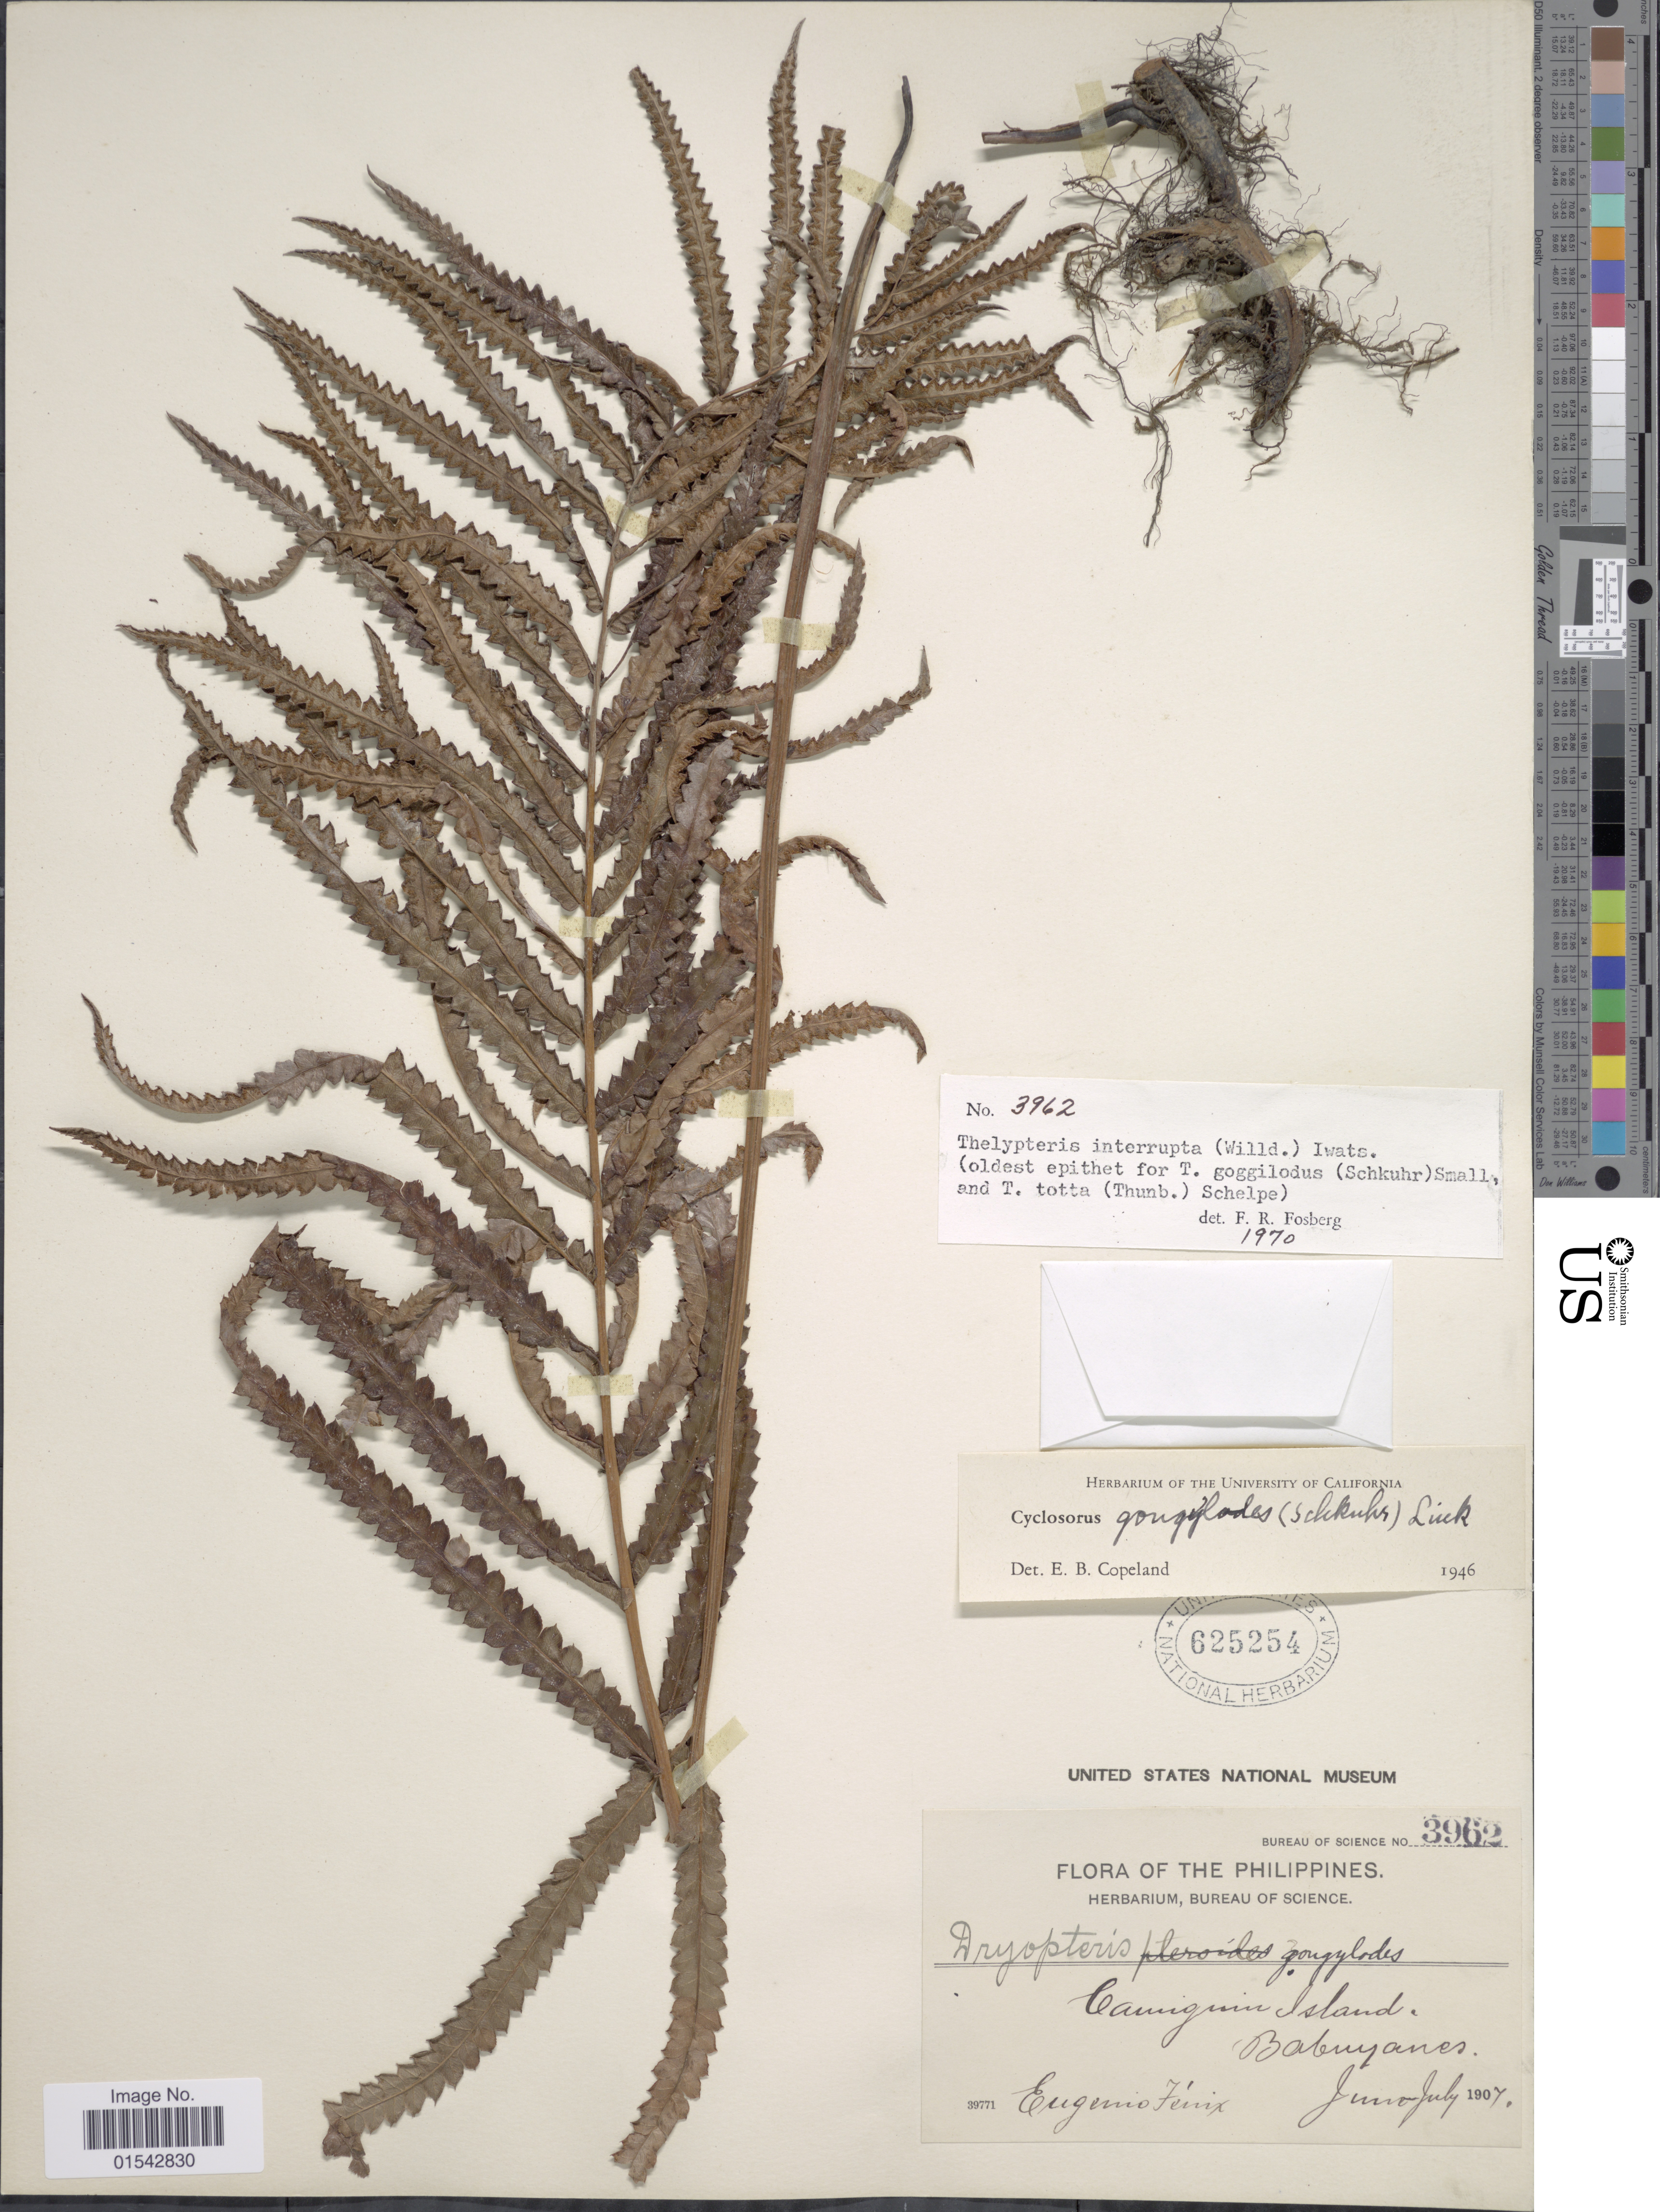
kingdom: Plantae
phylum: Tracheophyta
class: Polypodiopsida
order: Polypodiales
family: Thelypteridaceae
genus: Cyclosorus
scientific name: Cyclosorus interruptus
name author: (Willd.) H. Itô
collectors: E. Fénix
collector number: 3962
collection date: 1907-06/1907-07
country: Philippines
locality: Baumigmin Island, Babuyanes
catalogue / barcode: US 325254